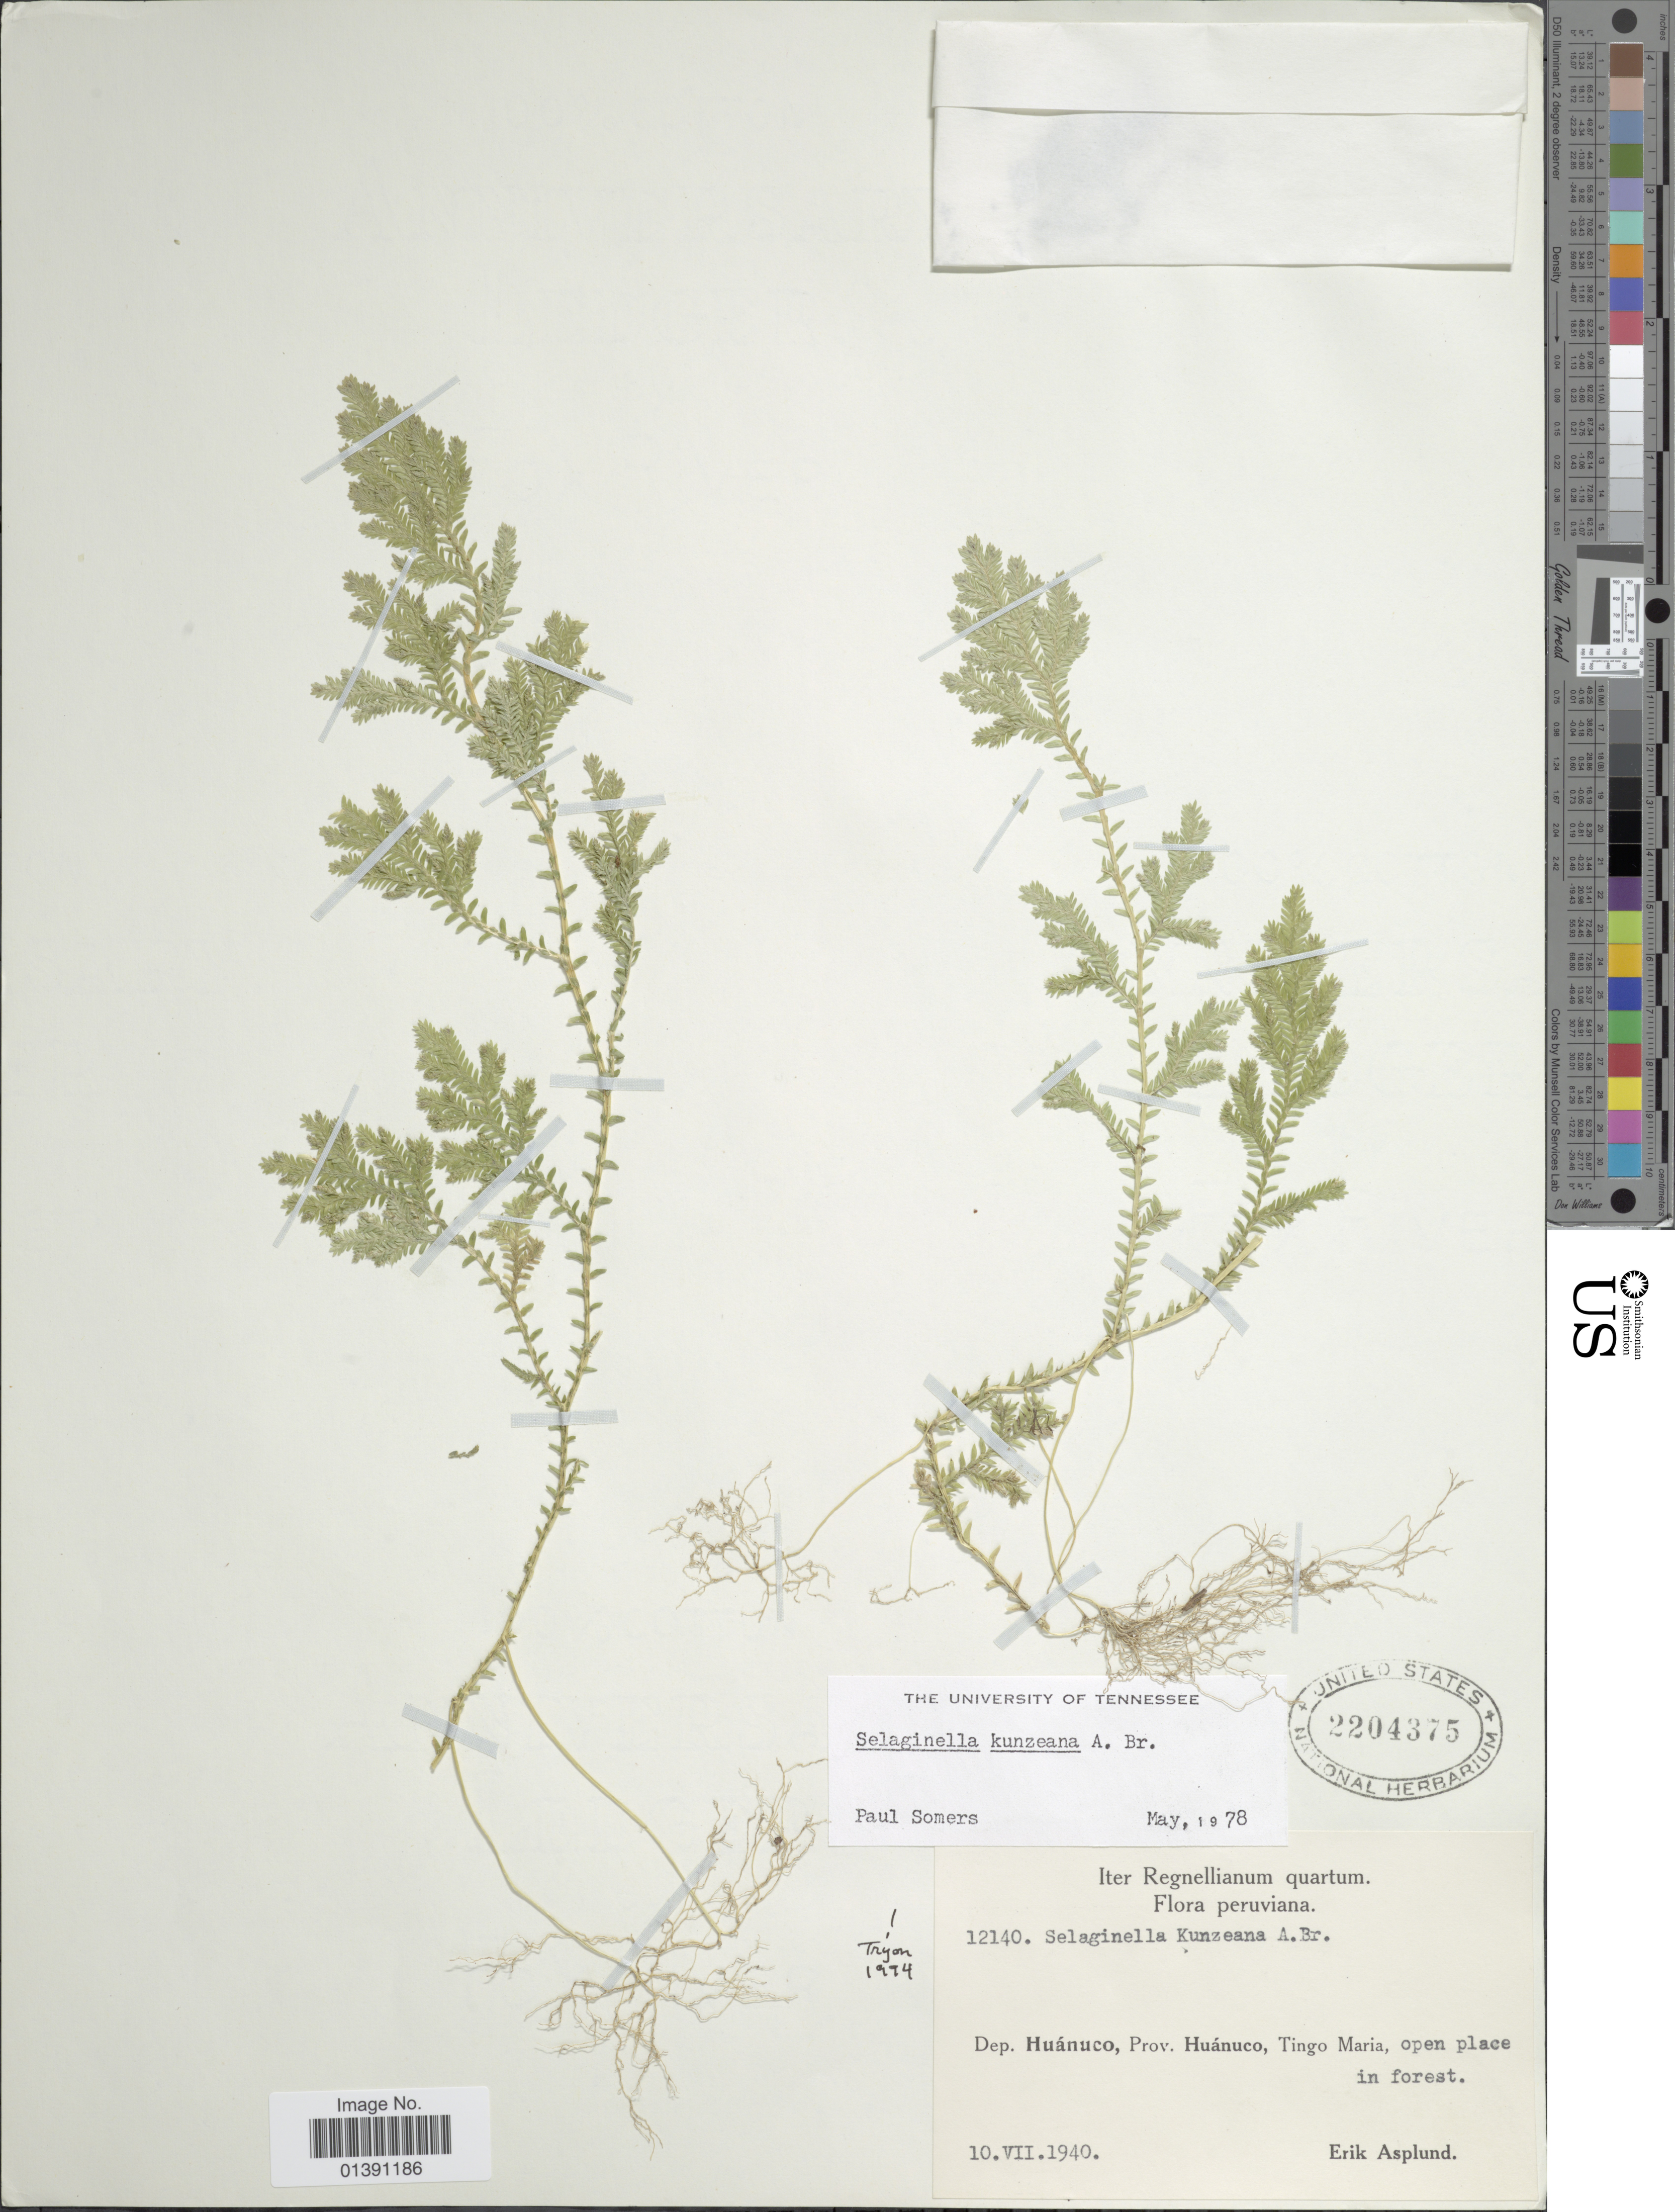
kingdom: Plantae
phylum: Tracheophyta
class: Lycopodiopsida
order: Selaginellales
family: Selaginellaceae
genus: Selaginella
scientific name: Selaginella kunzeana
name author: A. Br.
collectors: E. Asplund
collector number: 12140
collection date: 1940-07-10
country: Peru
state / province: Huánuco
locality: Dep Huánuco, Tingo Maria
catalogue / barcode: US 2204375